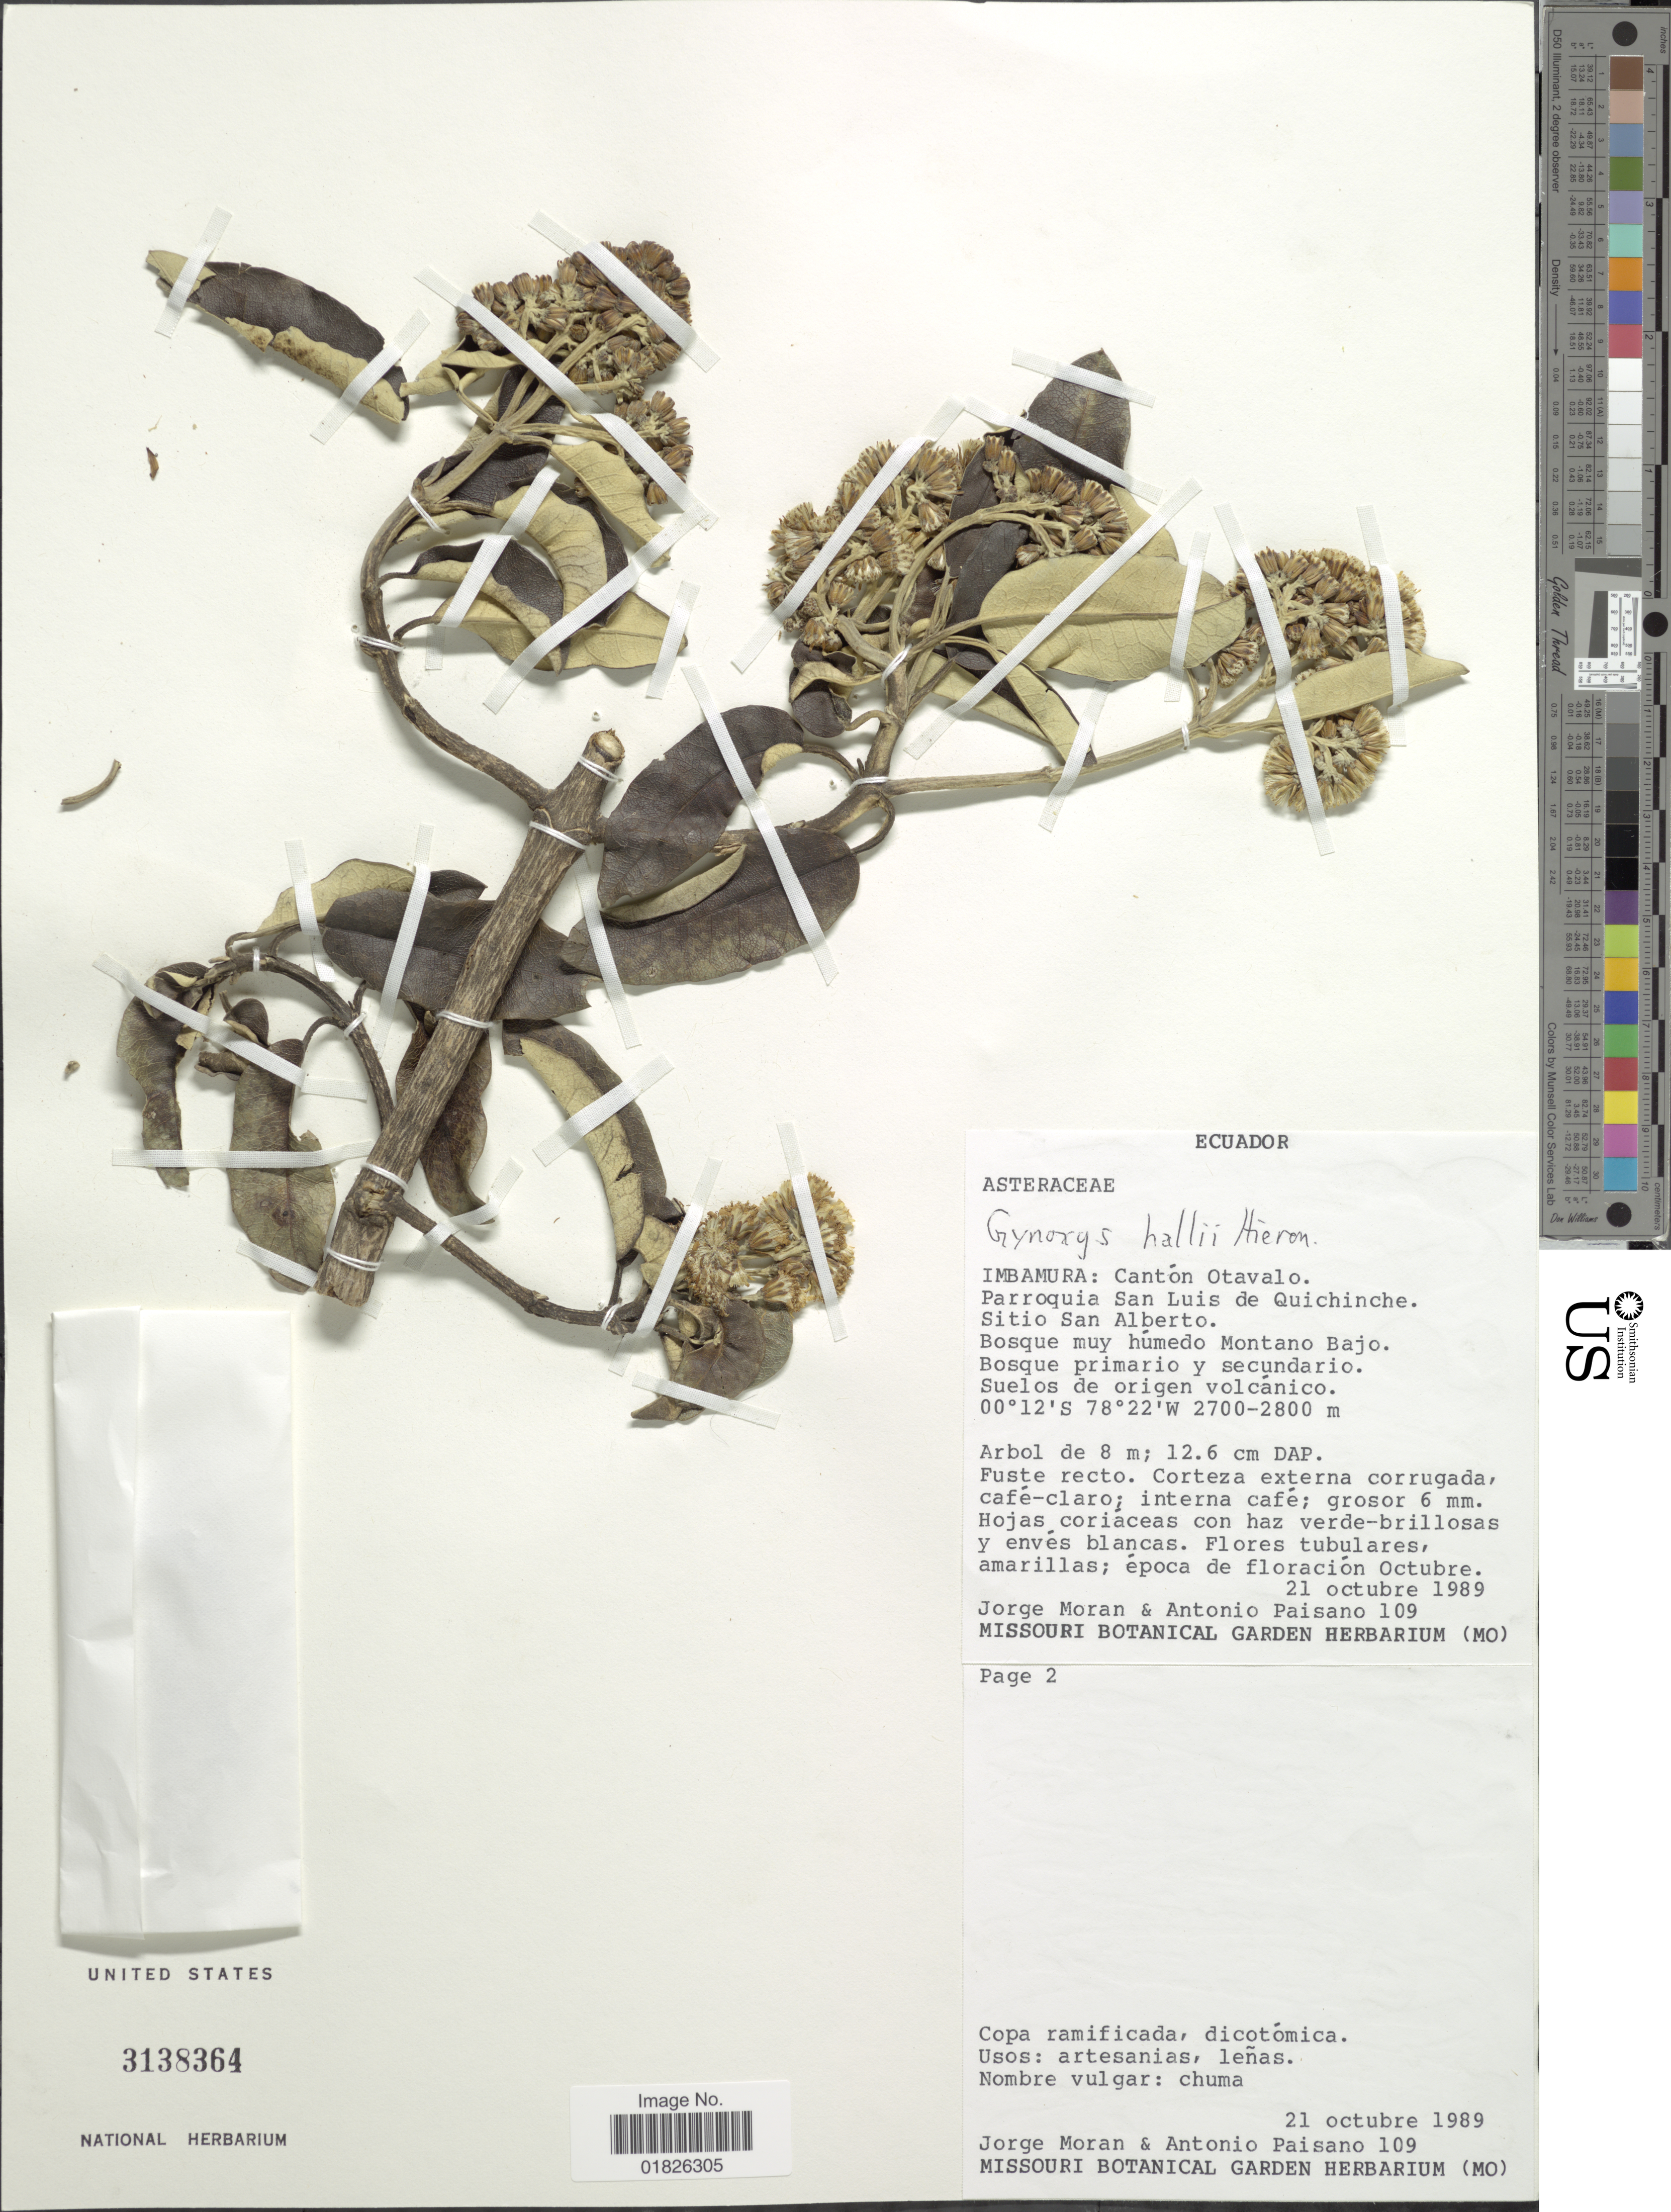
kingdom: Plantae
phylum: Tracheophyta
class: Magnoliopsida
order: Asterales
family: Asteraceae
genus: Gynoxys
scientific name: Gynoxys hallii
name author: Cass.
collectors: J. Moran & A. Paisano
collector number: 109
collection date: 1989-10-21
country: Ecuador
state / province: Imbabura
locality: Canton Otavalo, Parroquia San Luis de Quichinche, Sitio San Alberto.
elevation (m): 2700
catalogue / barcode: US 3138664